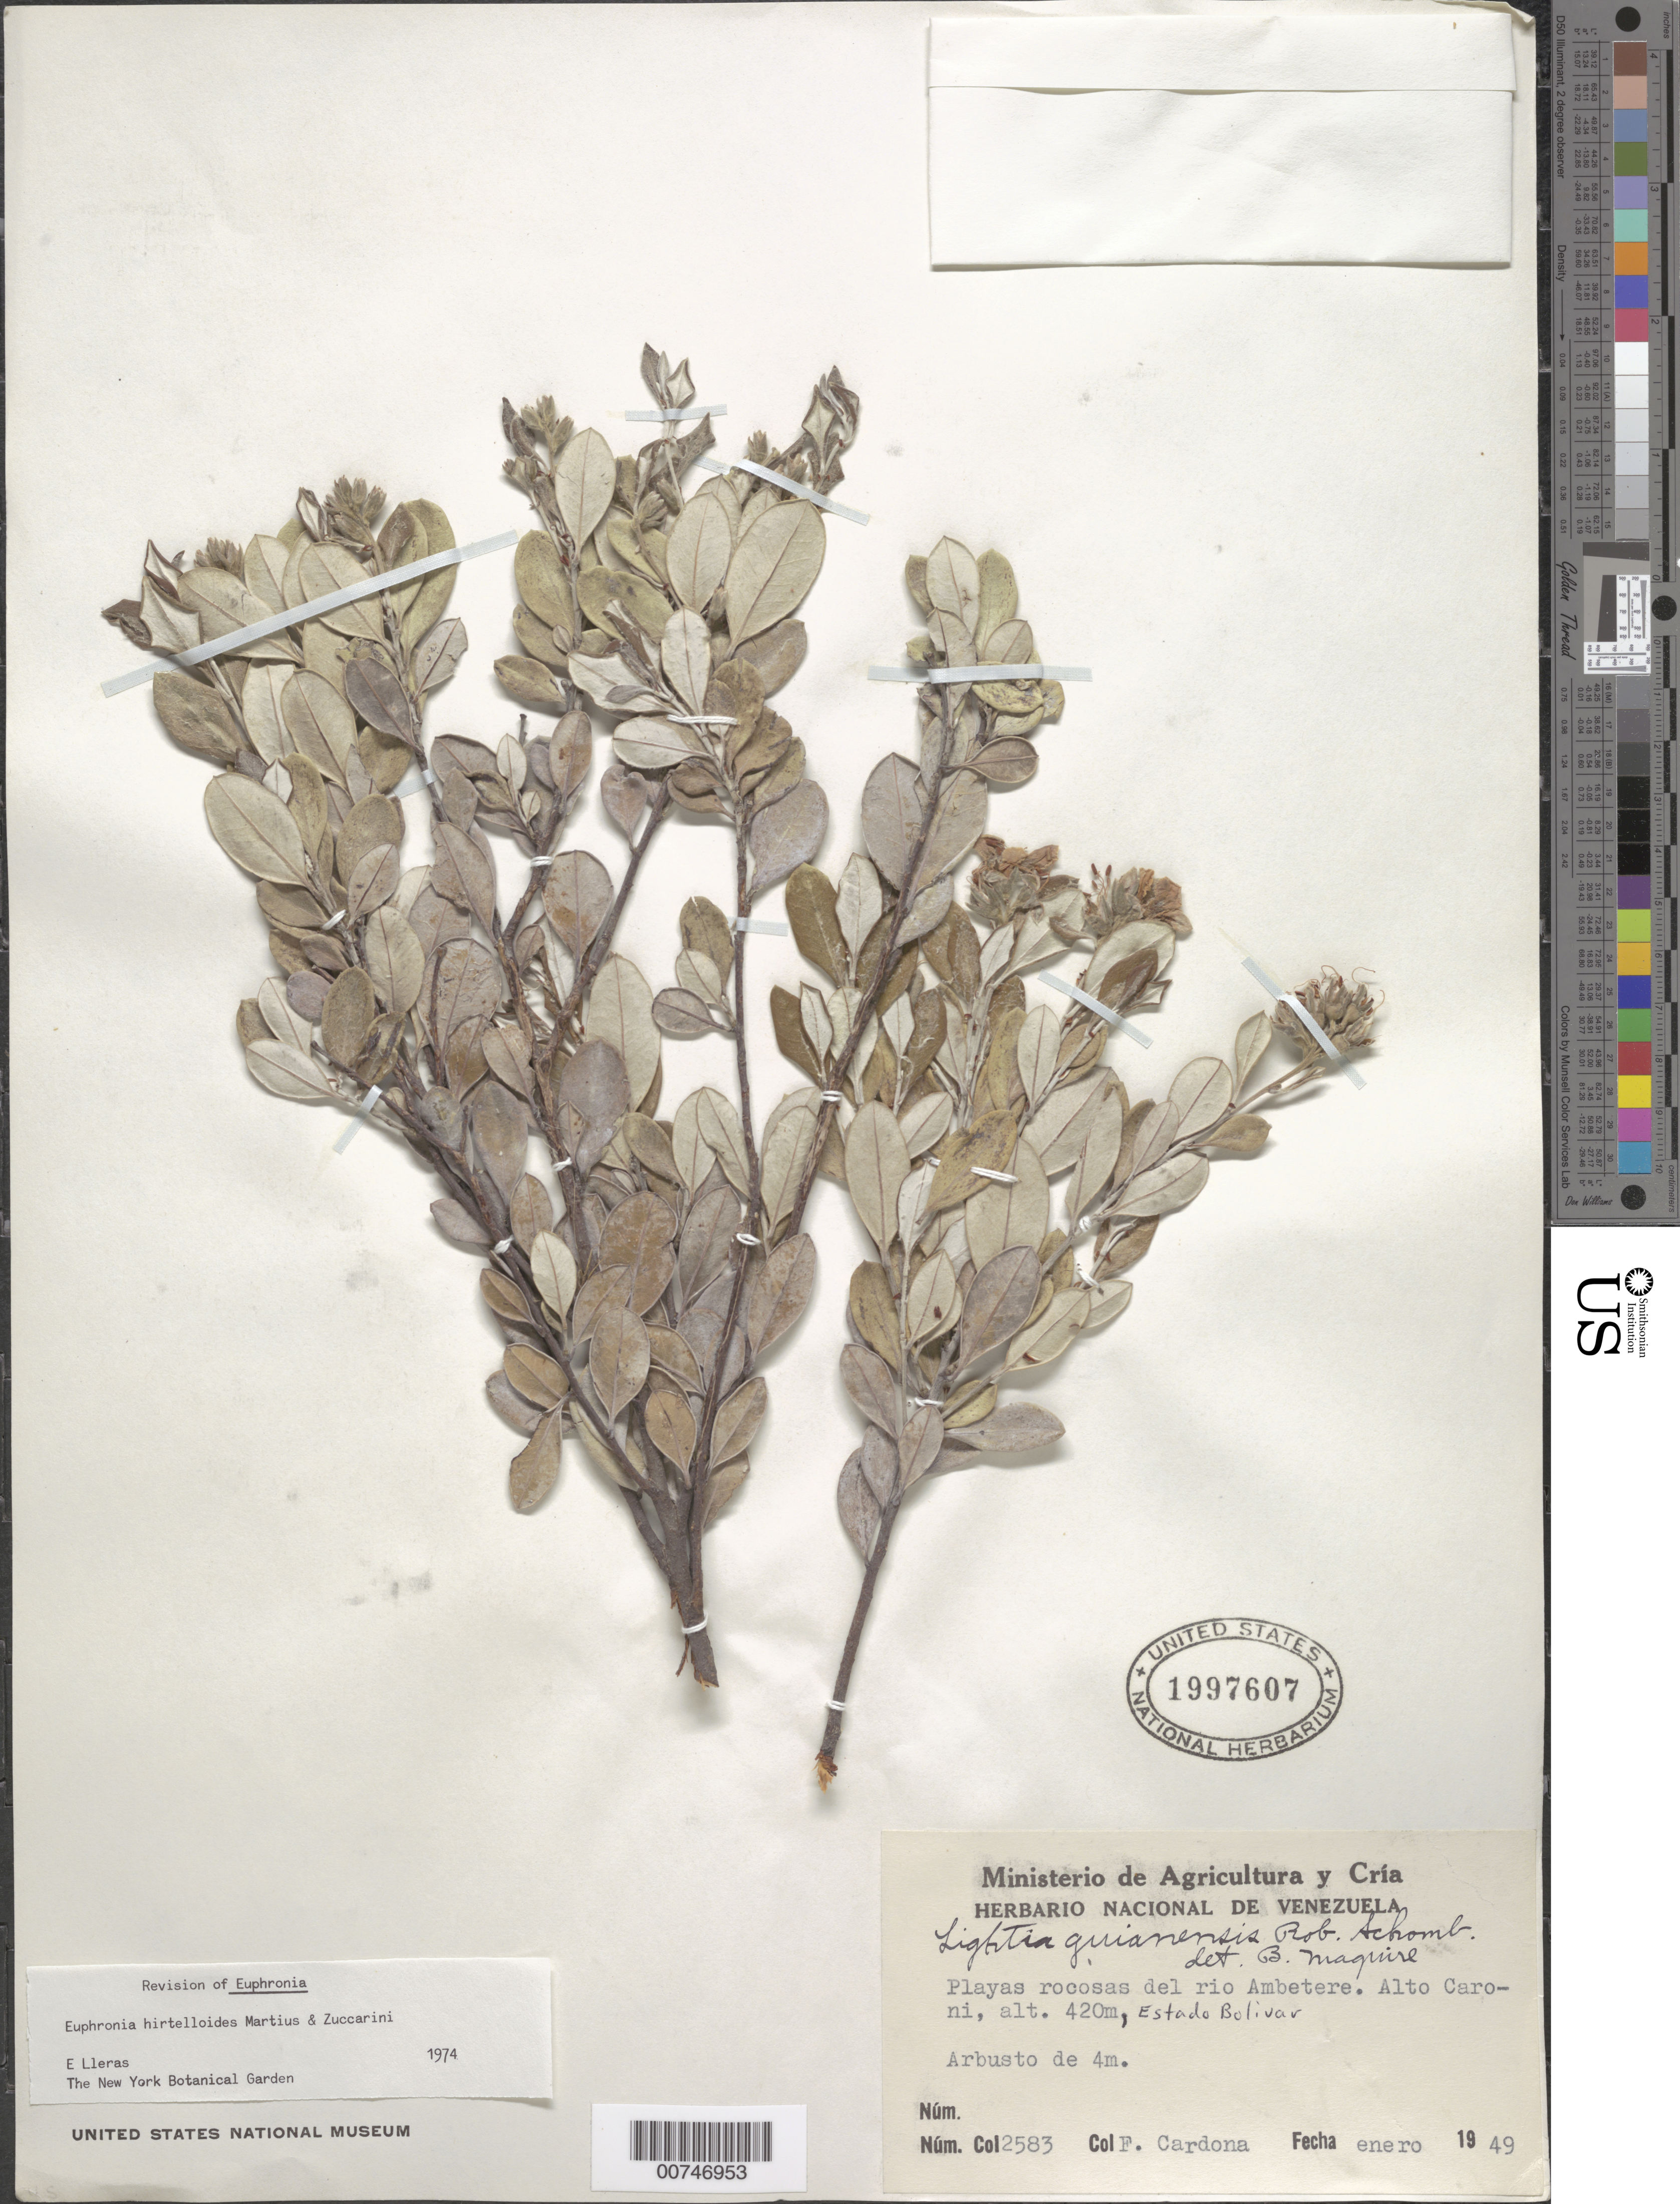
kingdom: Plantae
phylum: Tracheophyta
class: Magnoliopsida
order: Malpighiales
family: Euphroniaceae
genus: Euphronia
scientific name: Euphronia guianensis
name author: (R.H. Schomb.) Hallier f.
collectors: F. Cardona Puig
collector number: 2583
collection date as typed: Jan-49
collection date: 1949-01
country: Venezuela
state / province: Bolívar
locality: Alto Rio Caroní, Río Ambetere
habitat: Playas rocosas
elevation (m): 420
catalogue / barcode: US 1997607